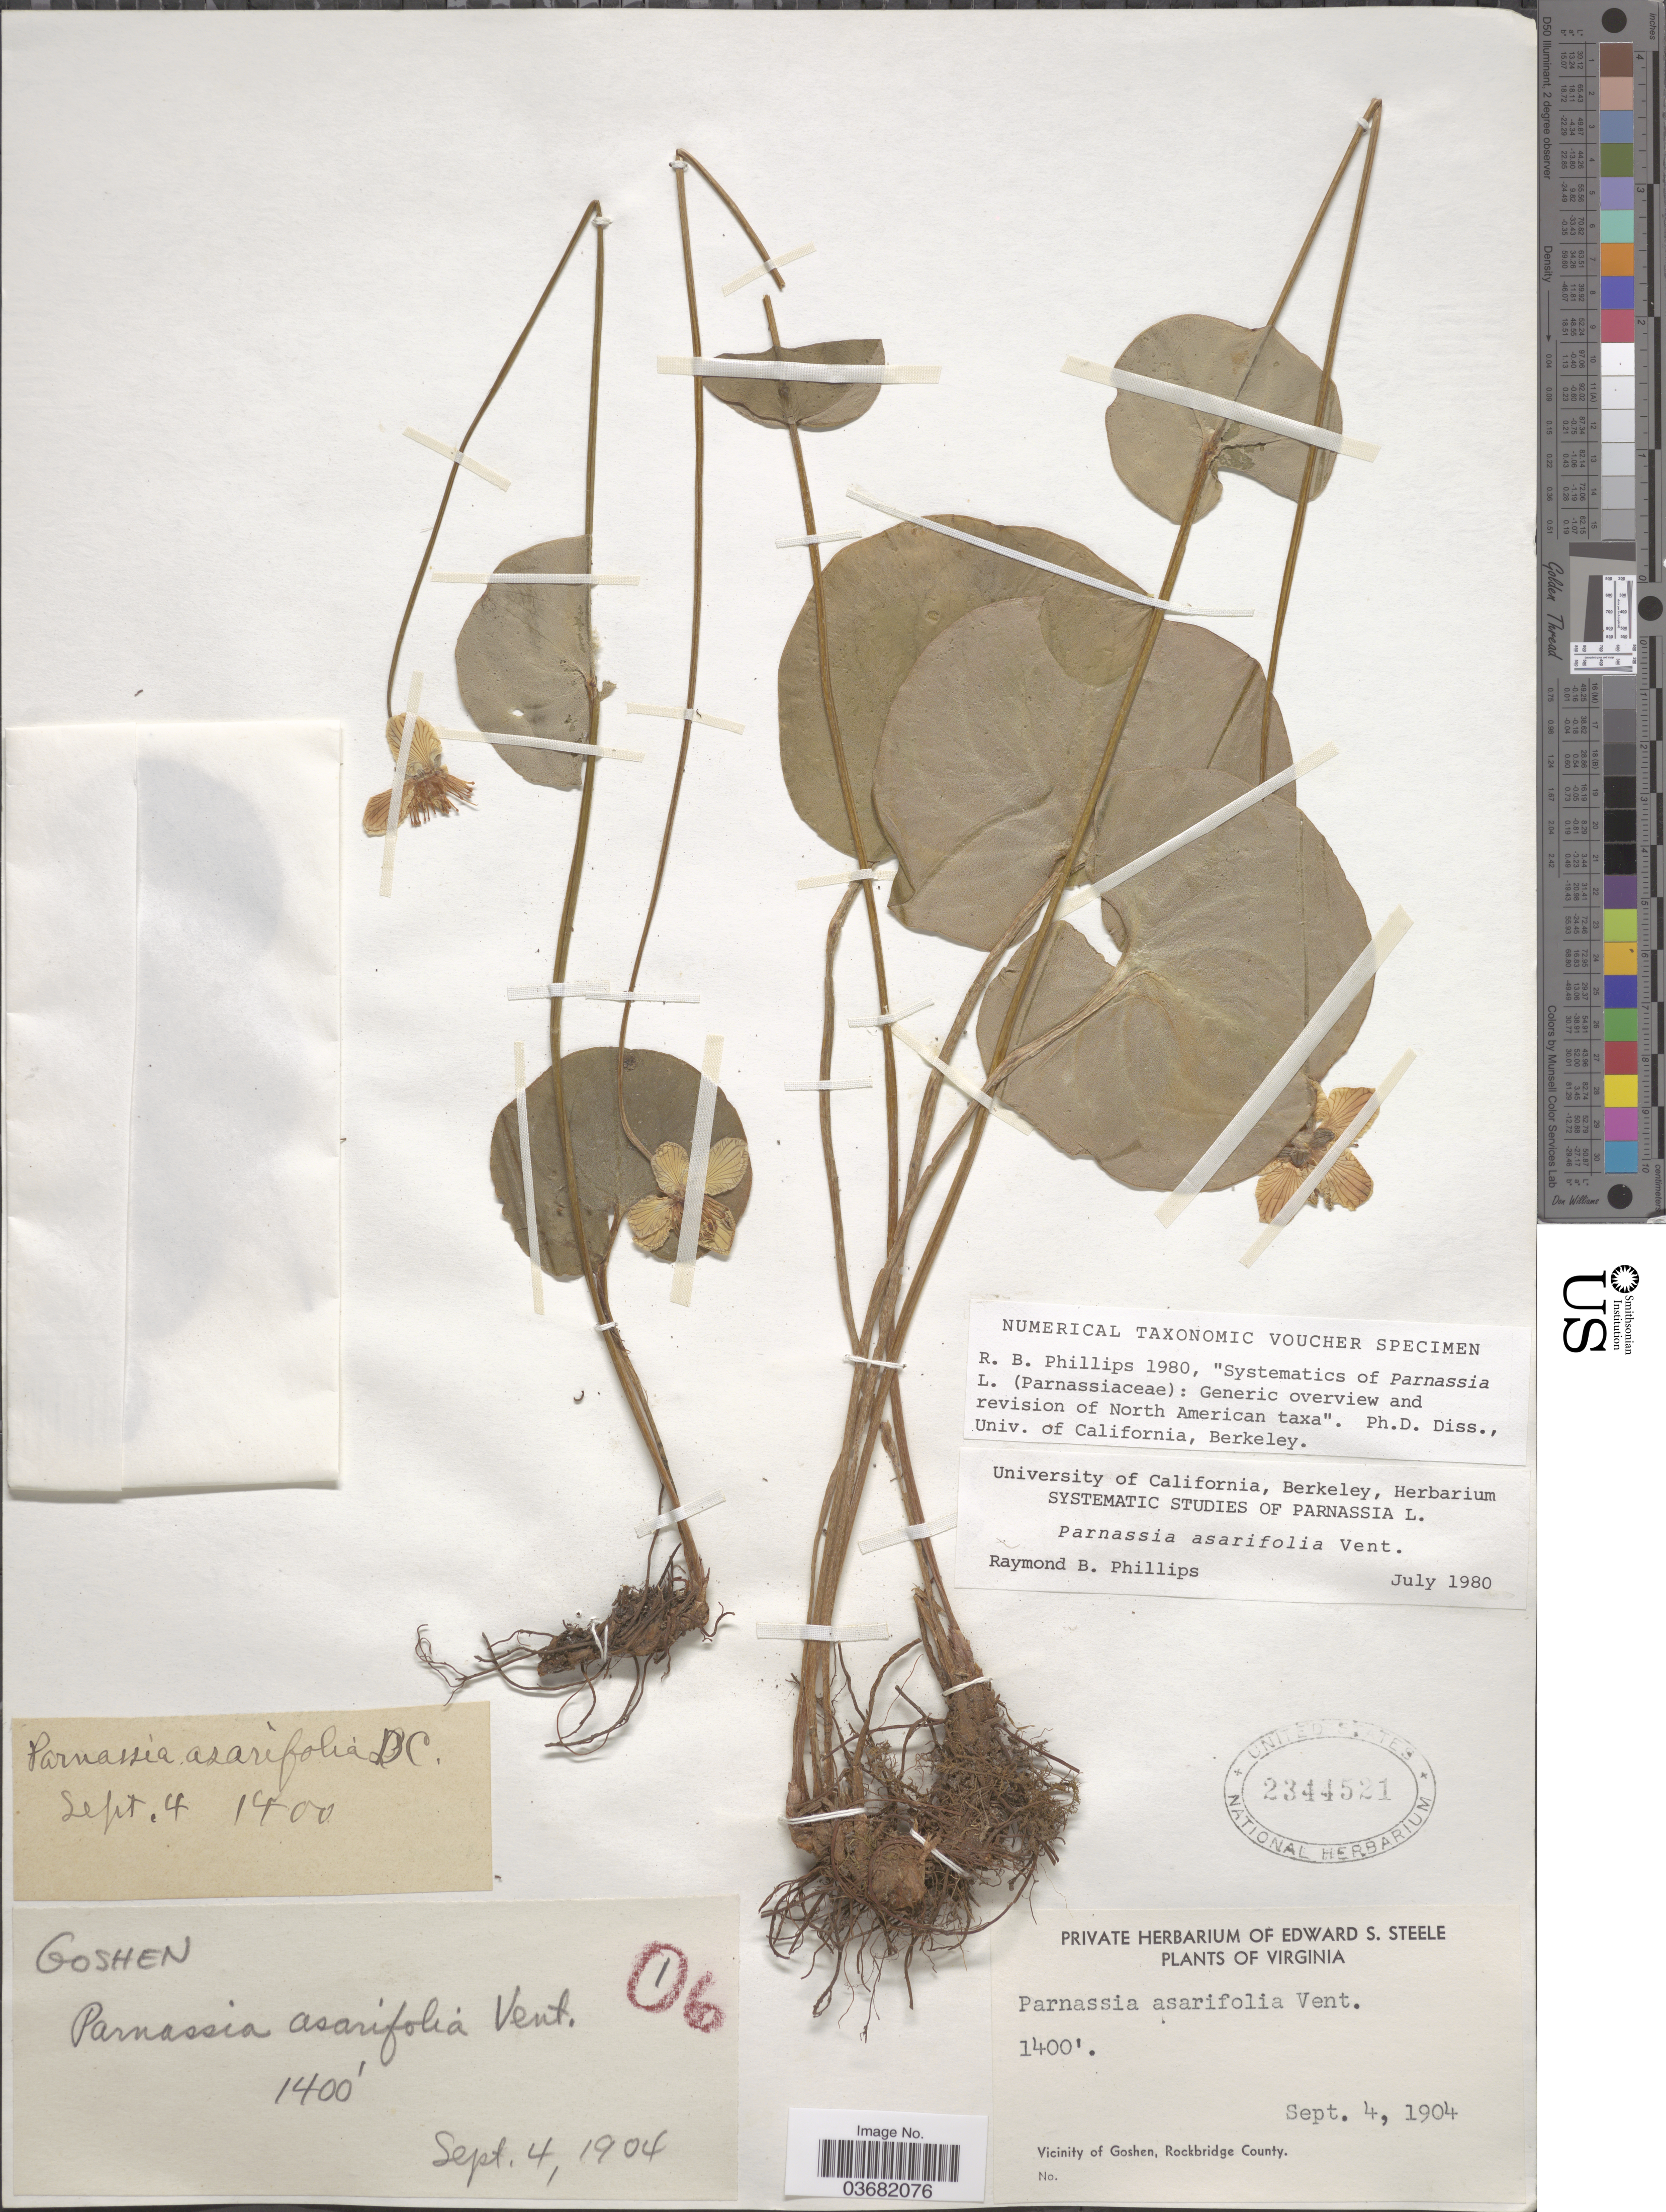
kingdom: Plantae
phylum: Tracheophyta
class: Magnoliopsida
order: Celastrales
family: Parnassiaceae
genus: Parnassia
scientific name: Parnassia asarifolia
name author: Vent.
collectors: ex herb. Edward S. Steele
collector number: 16?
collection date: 1904-09-04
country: United States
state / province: Virginia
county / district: Rockbridge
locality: Vicinity of Goshen, Rockbridge County. Goshen.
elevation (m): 427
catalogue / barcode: US 2344521